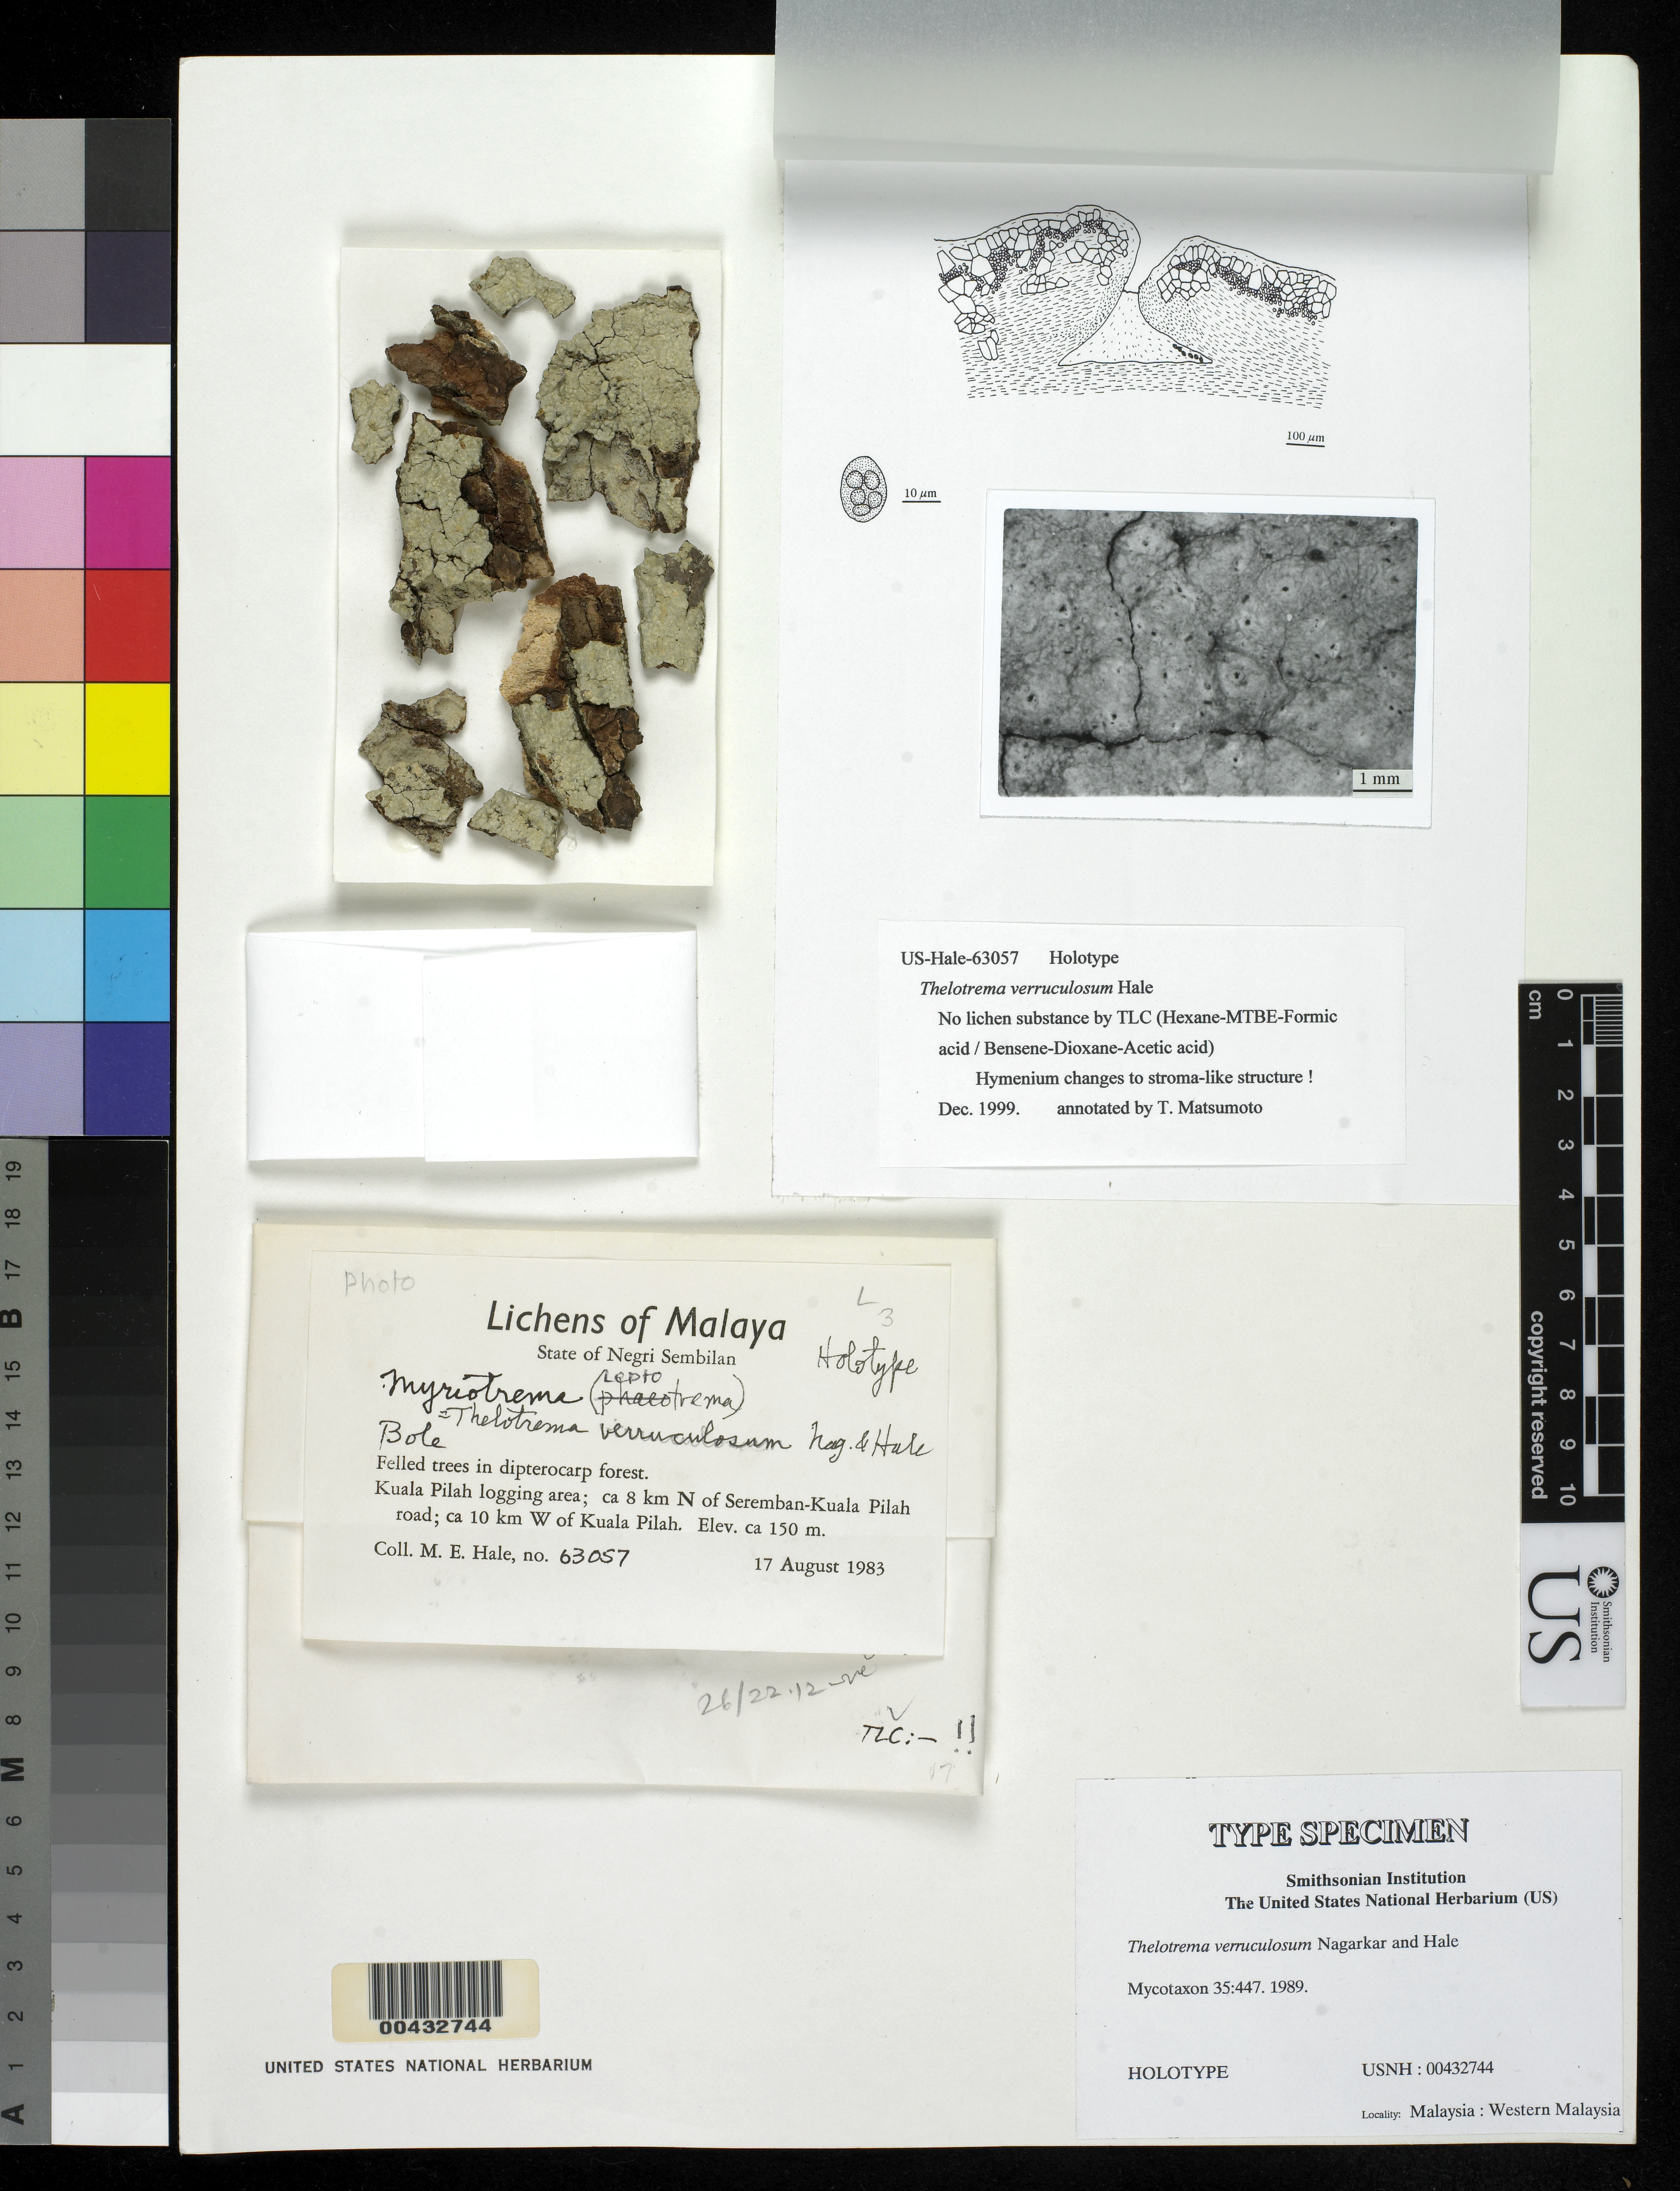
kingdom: Fungi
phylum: Ascomycota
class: Lecanoromycetes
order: Ostropales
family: Graphidaceae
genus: Thelotrema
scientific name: Thelotrema verruculosum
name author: Nagarkar & Hale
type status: Holotype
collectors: M. Hale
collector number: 63057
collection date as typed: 17 Aug 1983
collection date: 1983-08-17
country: Malaysia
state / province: Negeri Sembilan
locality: Kuala Pilah Logging Area, ca. 8 km N of Seremban-Kuala Pilah Road, ca. 10 km W of Kuala Pilah. Malay Peninsula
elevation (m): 150